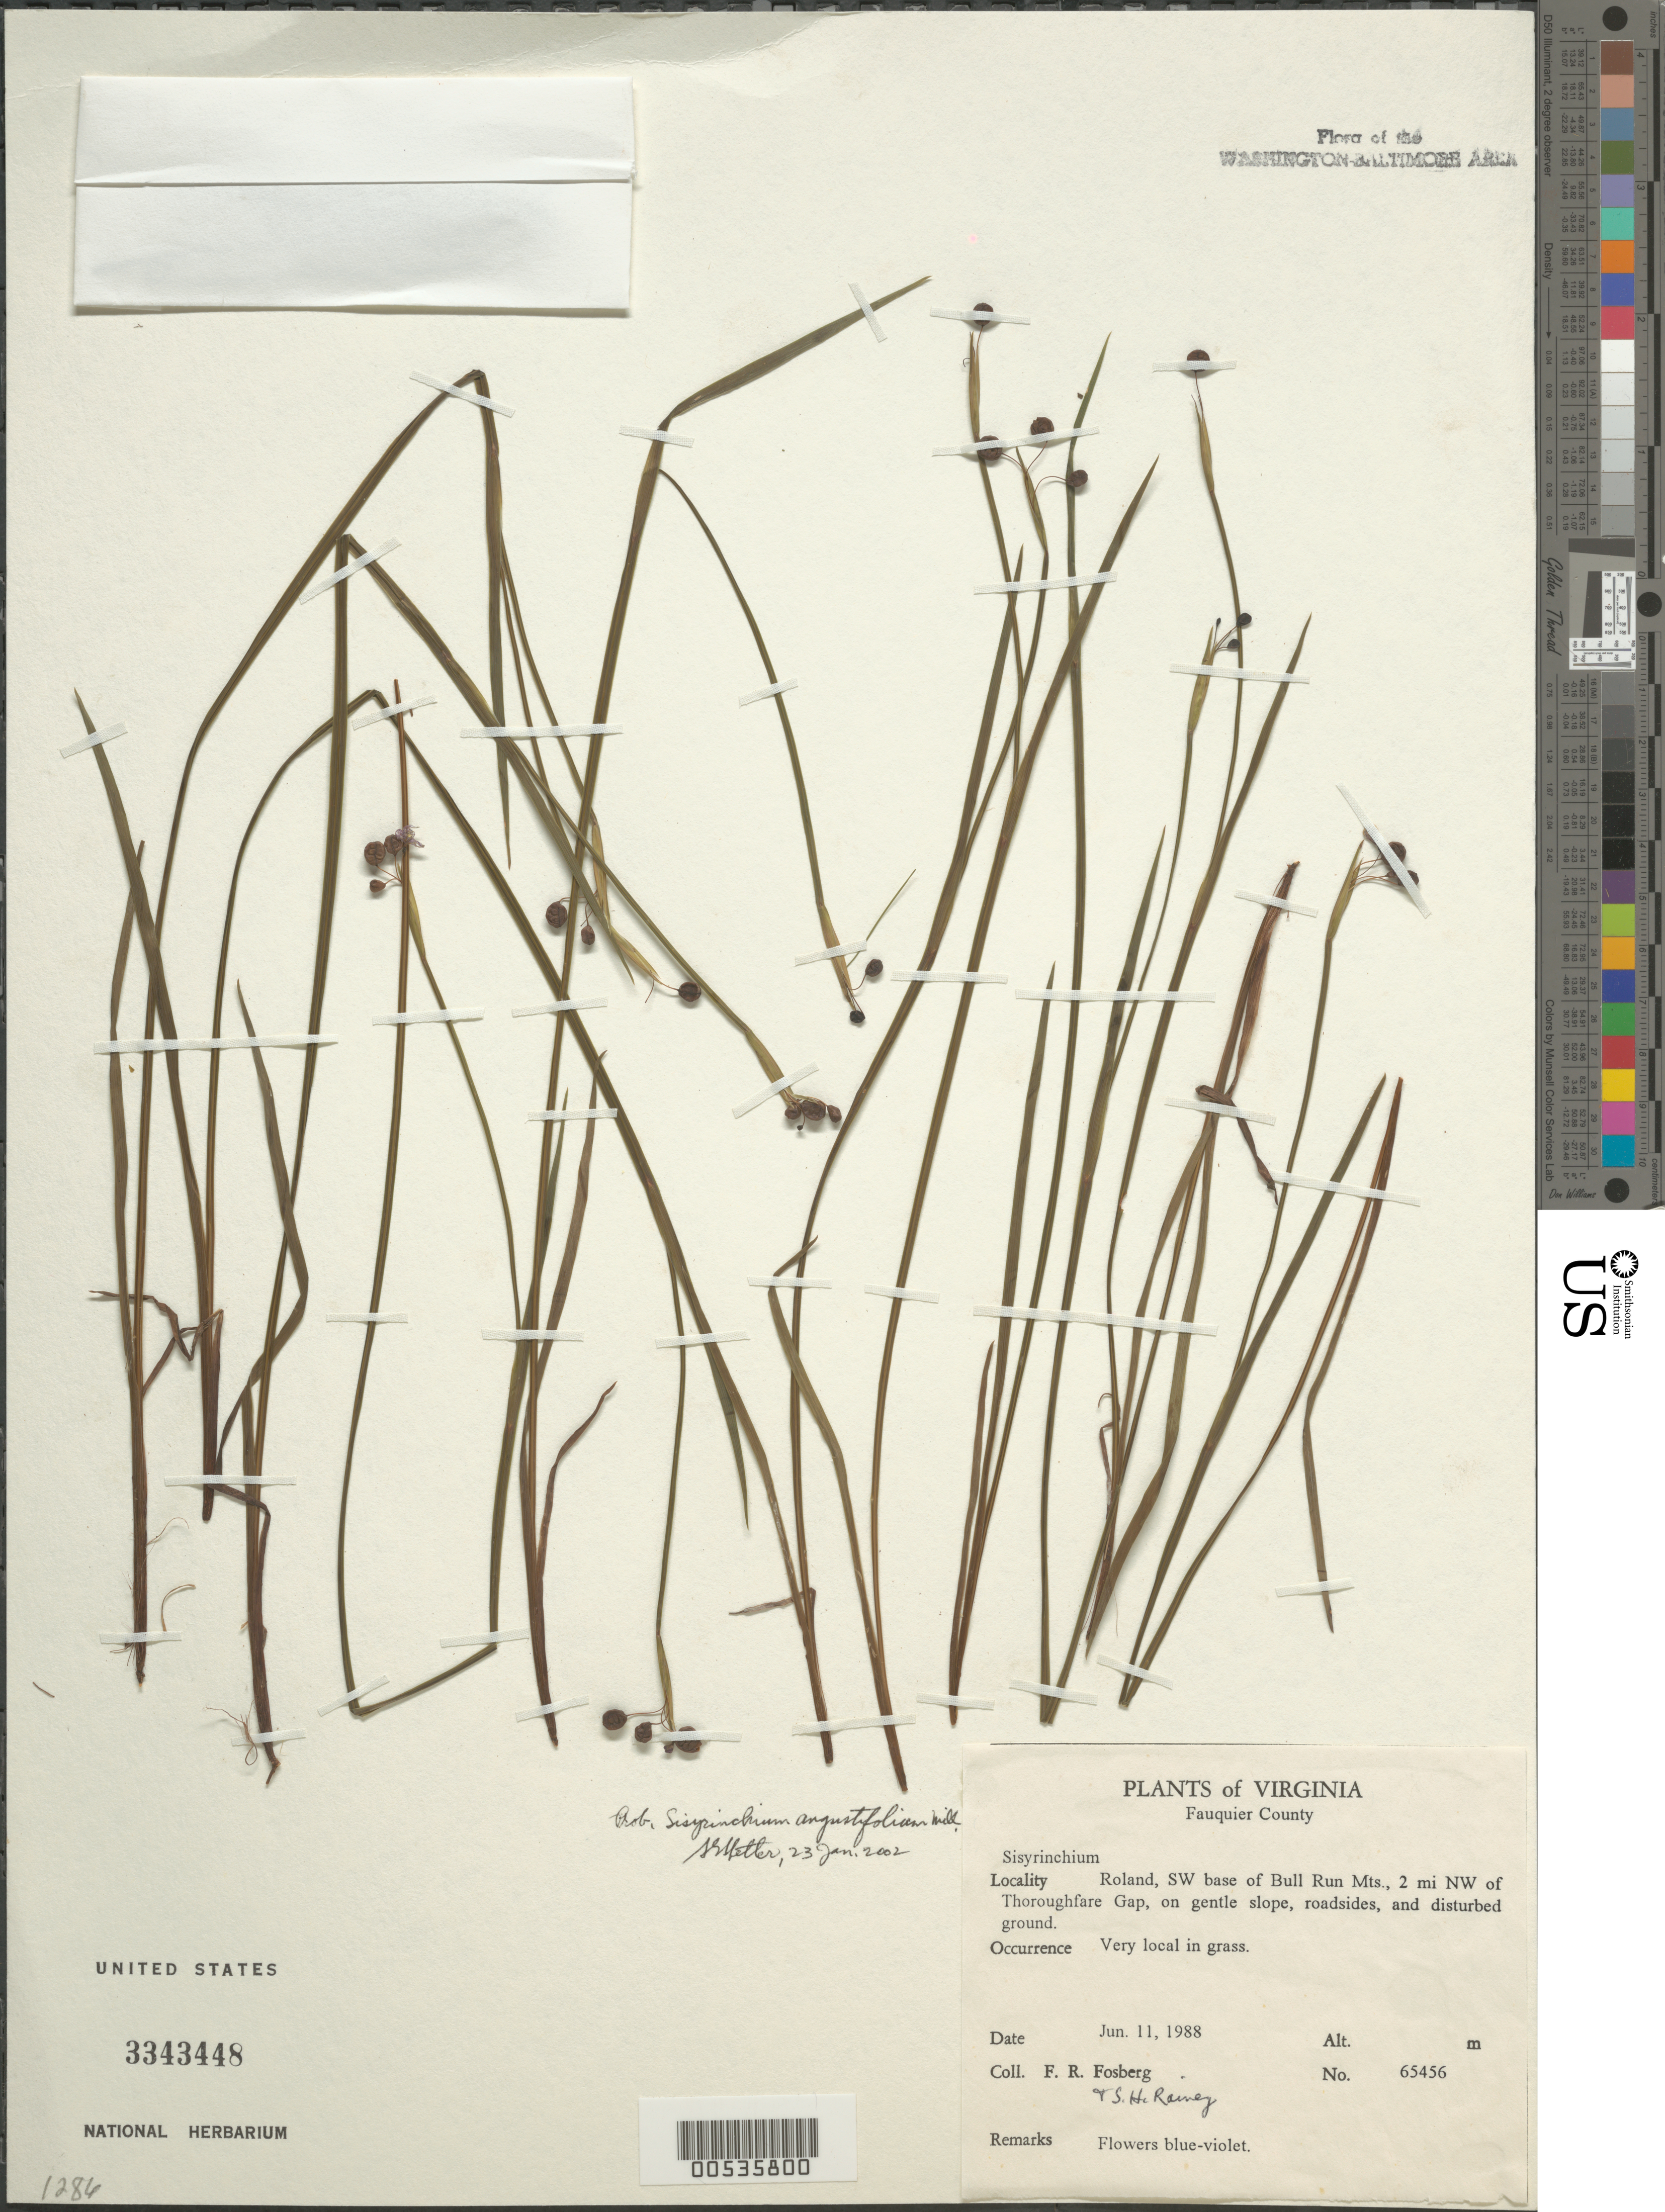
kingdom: Plantae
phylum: Tracheophyta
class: Liliopsida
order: Asparagales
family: Iridaceae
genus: Sisyrinchium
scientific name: Sisyrinchium angustifolium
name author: Mill.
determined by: Shetler, Stanwyn G., (US), NMNH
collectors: F. R. Fosberg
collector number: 65456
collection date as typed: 11 Jun 1988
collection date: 1988-06-11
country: United States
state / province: Virginia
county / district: Fauquier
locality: Roland, SW base of Bull Run Mts. NW of Thorofare Gap Bull Run Mts.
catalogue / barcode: US 3343448